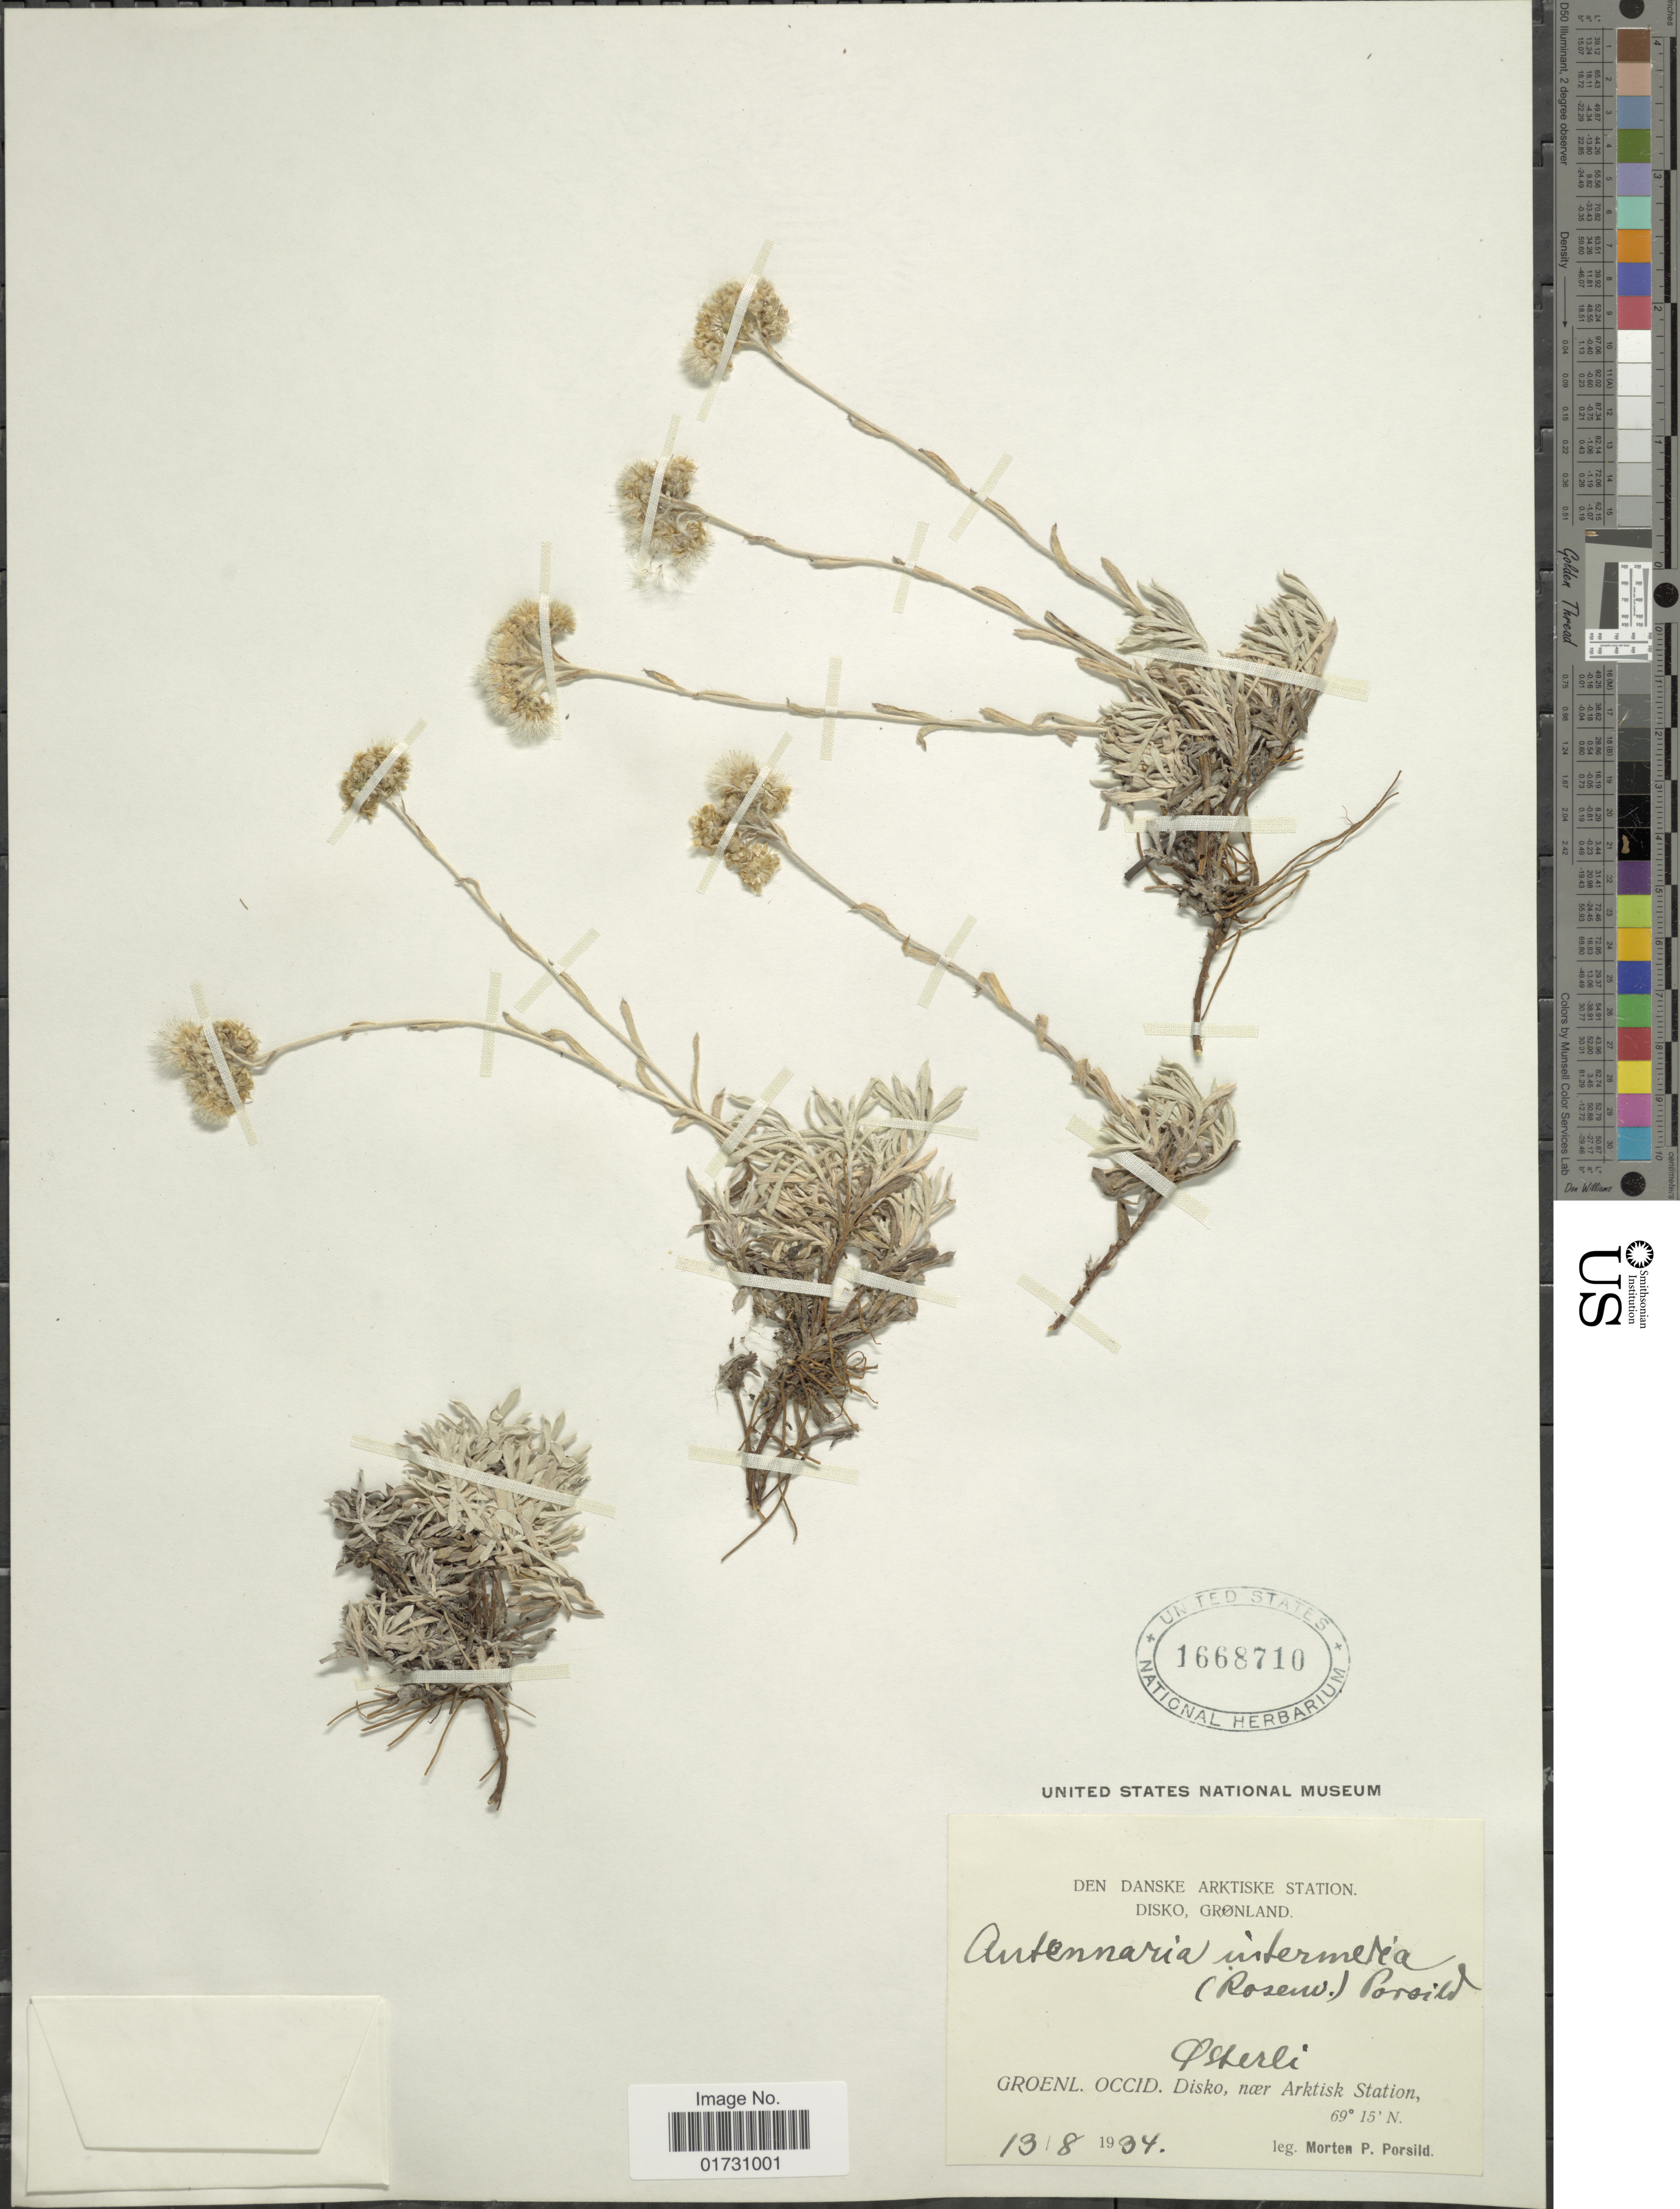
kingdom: Plantae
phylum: Tracheophyta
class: Magnoliopsida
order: Asterales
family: Asteraceae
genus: Antennaria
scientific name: Antennaria intermedia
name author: (Rosenv.) Porsild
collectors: M. P. Porsild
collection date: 1934-08-13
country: Greenland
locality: Groenl. Occid, Disko, near Arktisk Station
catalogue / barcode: US 1668710